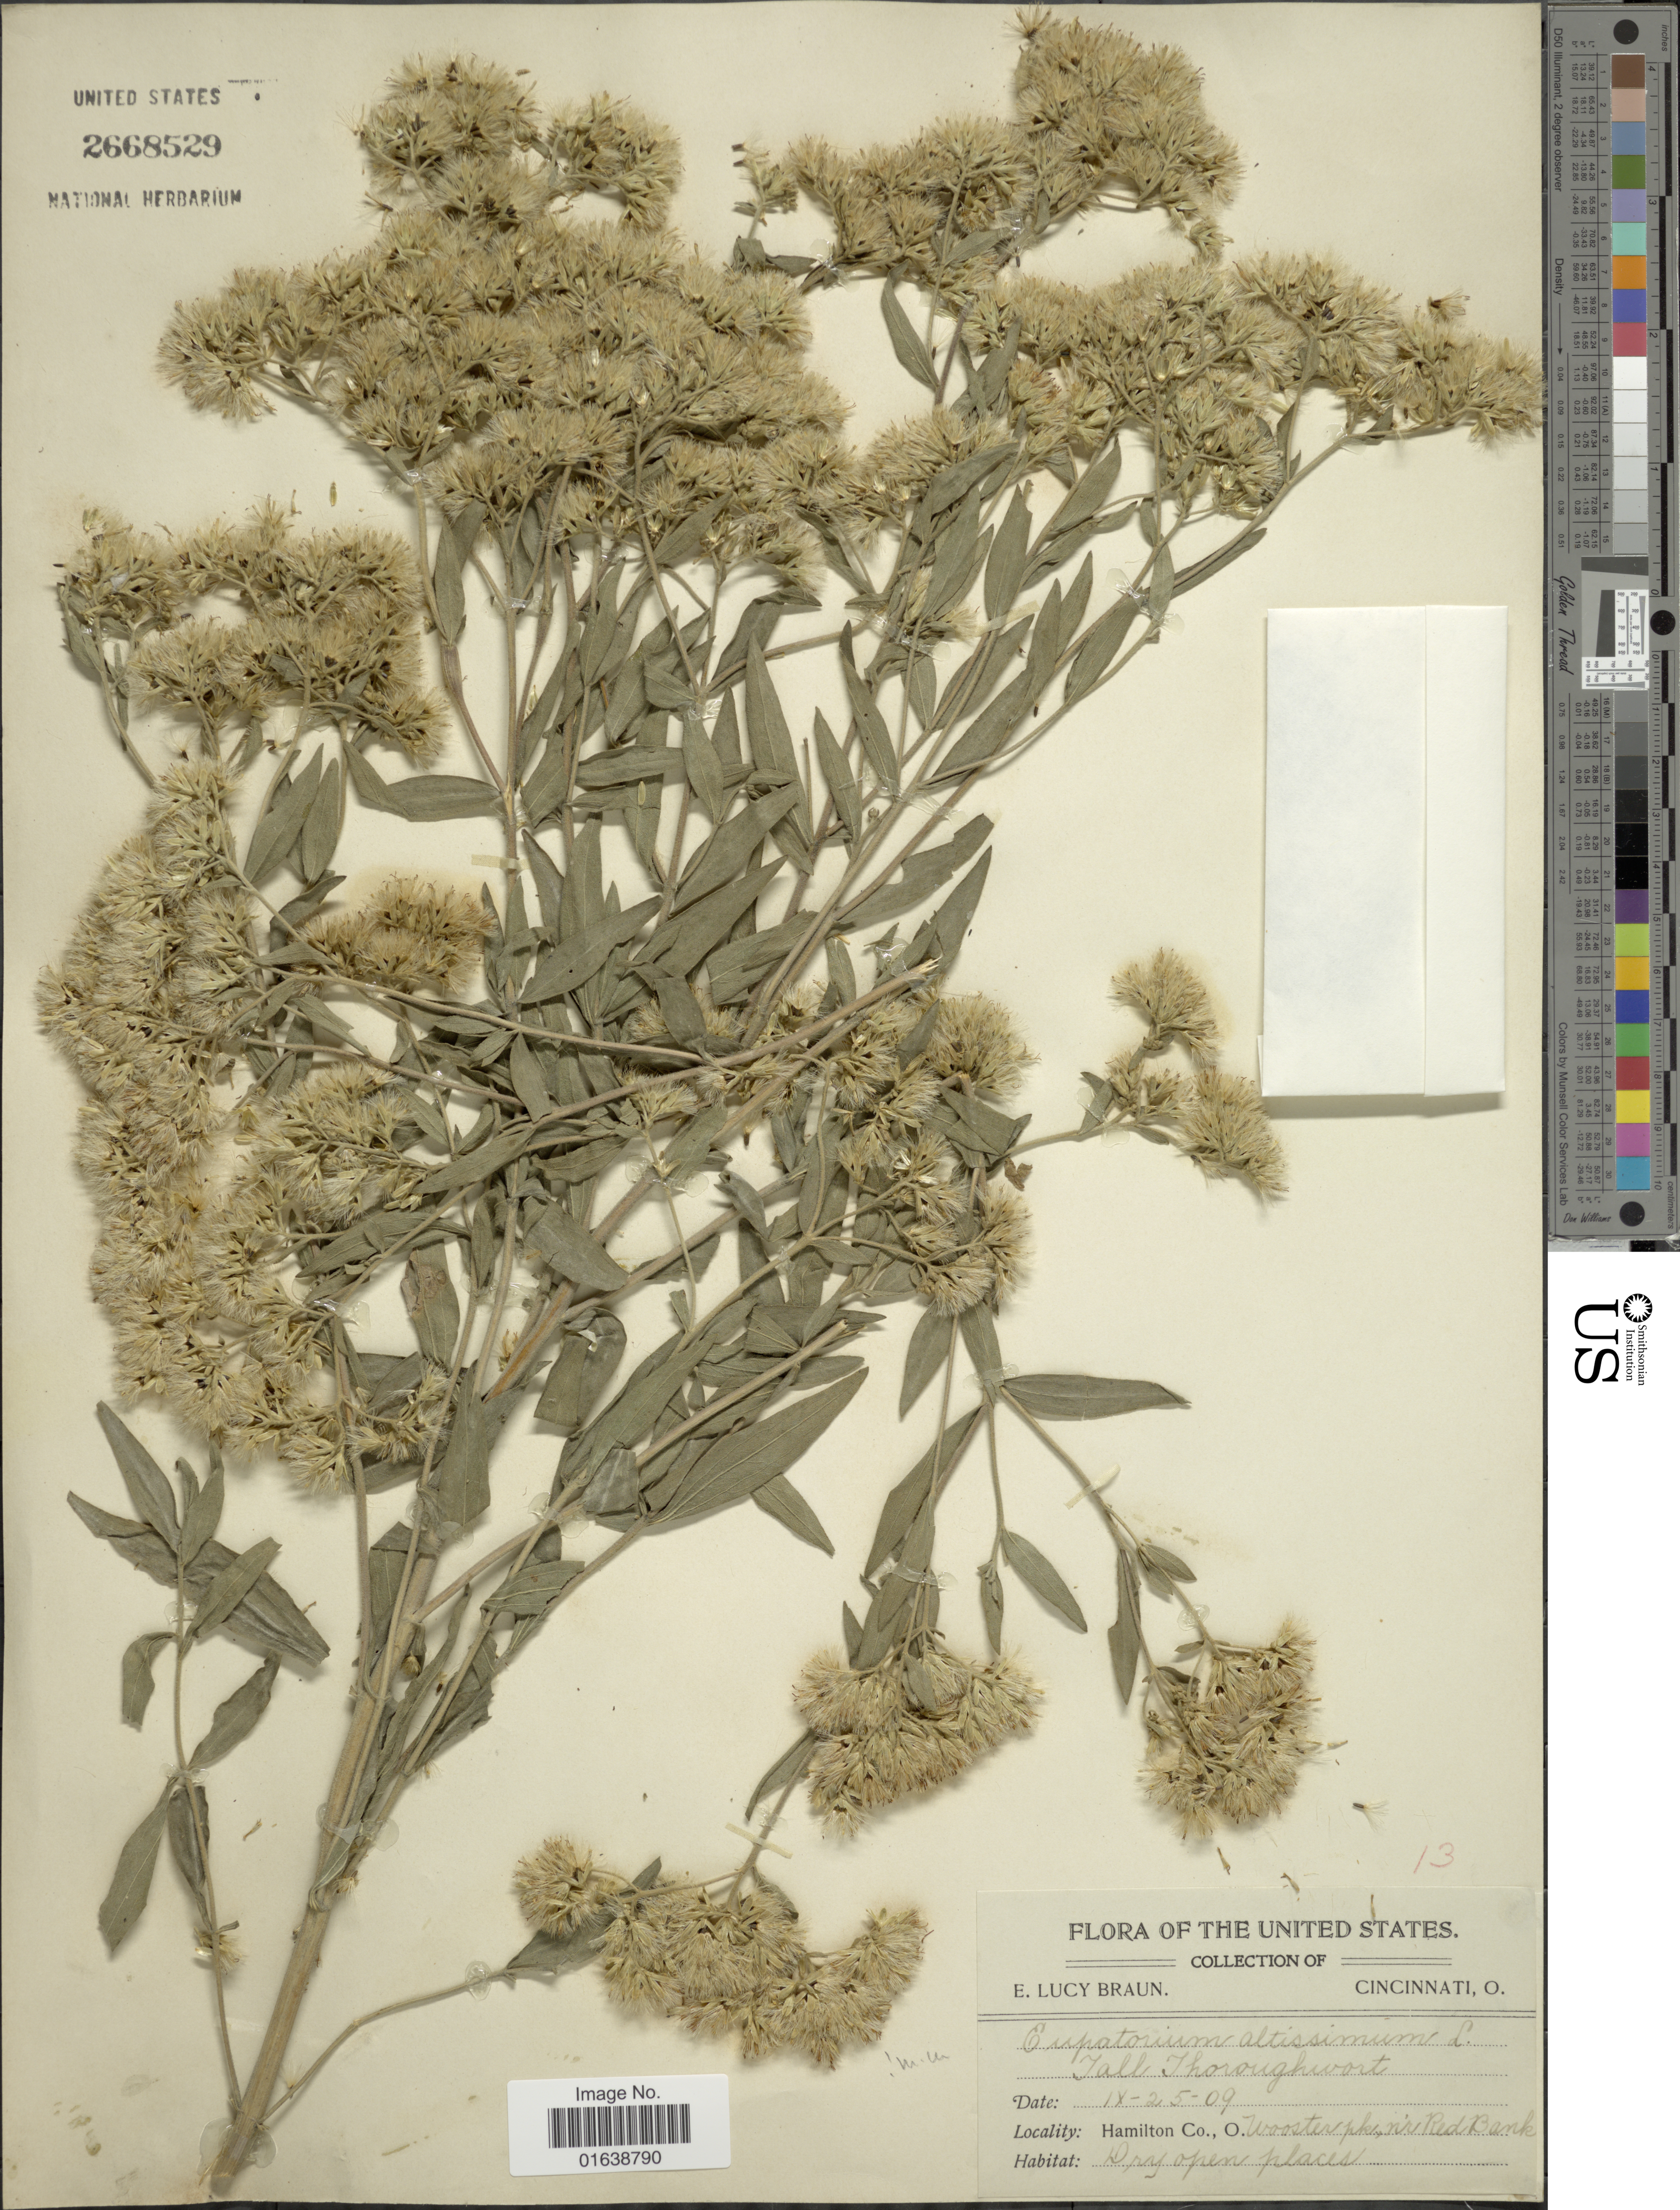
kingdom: Plantae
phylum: Tracheophyta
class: Magnoliopsida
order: Asterales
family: Asteraceae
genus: Eupatorium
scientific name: Eupatorium altissimum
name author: L.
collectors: E. L. Braun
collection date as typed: Transcribed d/m/y: 25/8/9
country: United States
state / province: Ohio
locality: Hamilton Co., O. Wooster pk Red Bank. Dry open places.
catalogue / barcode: US 2668529